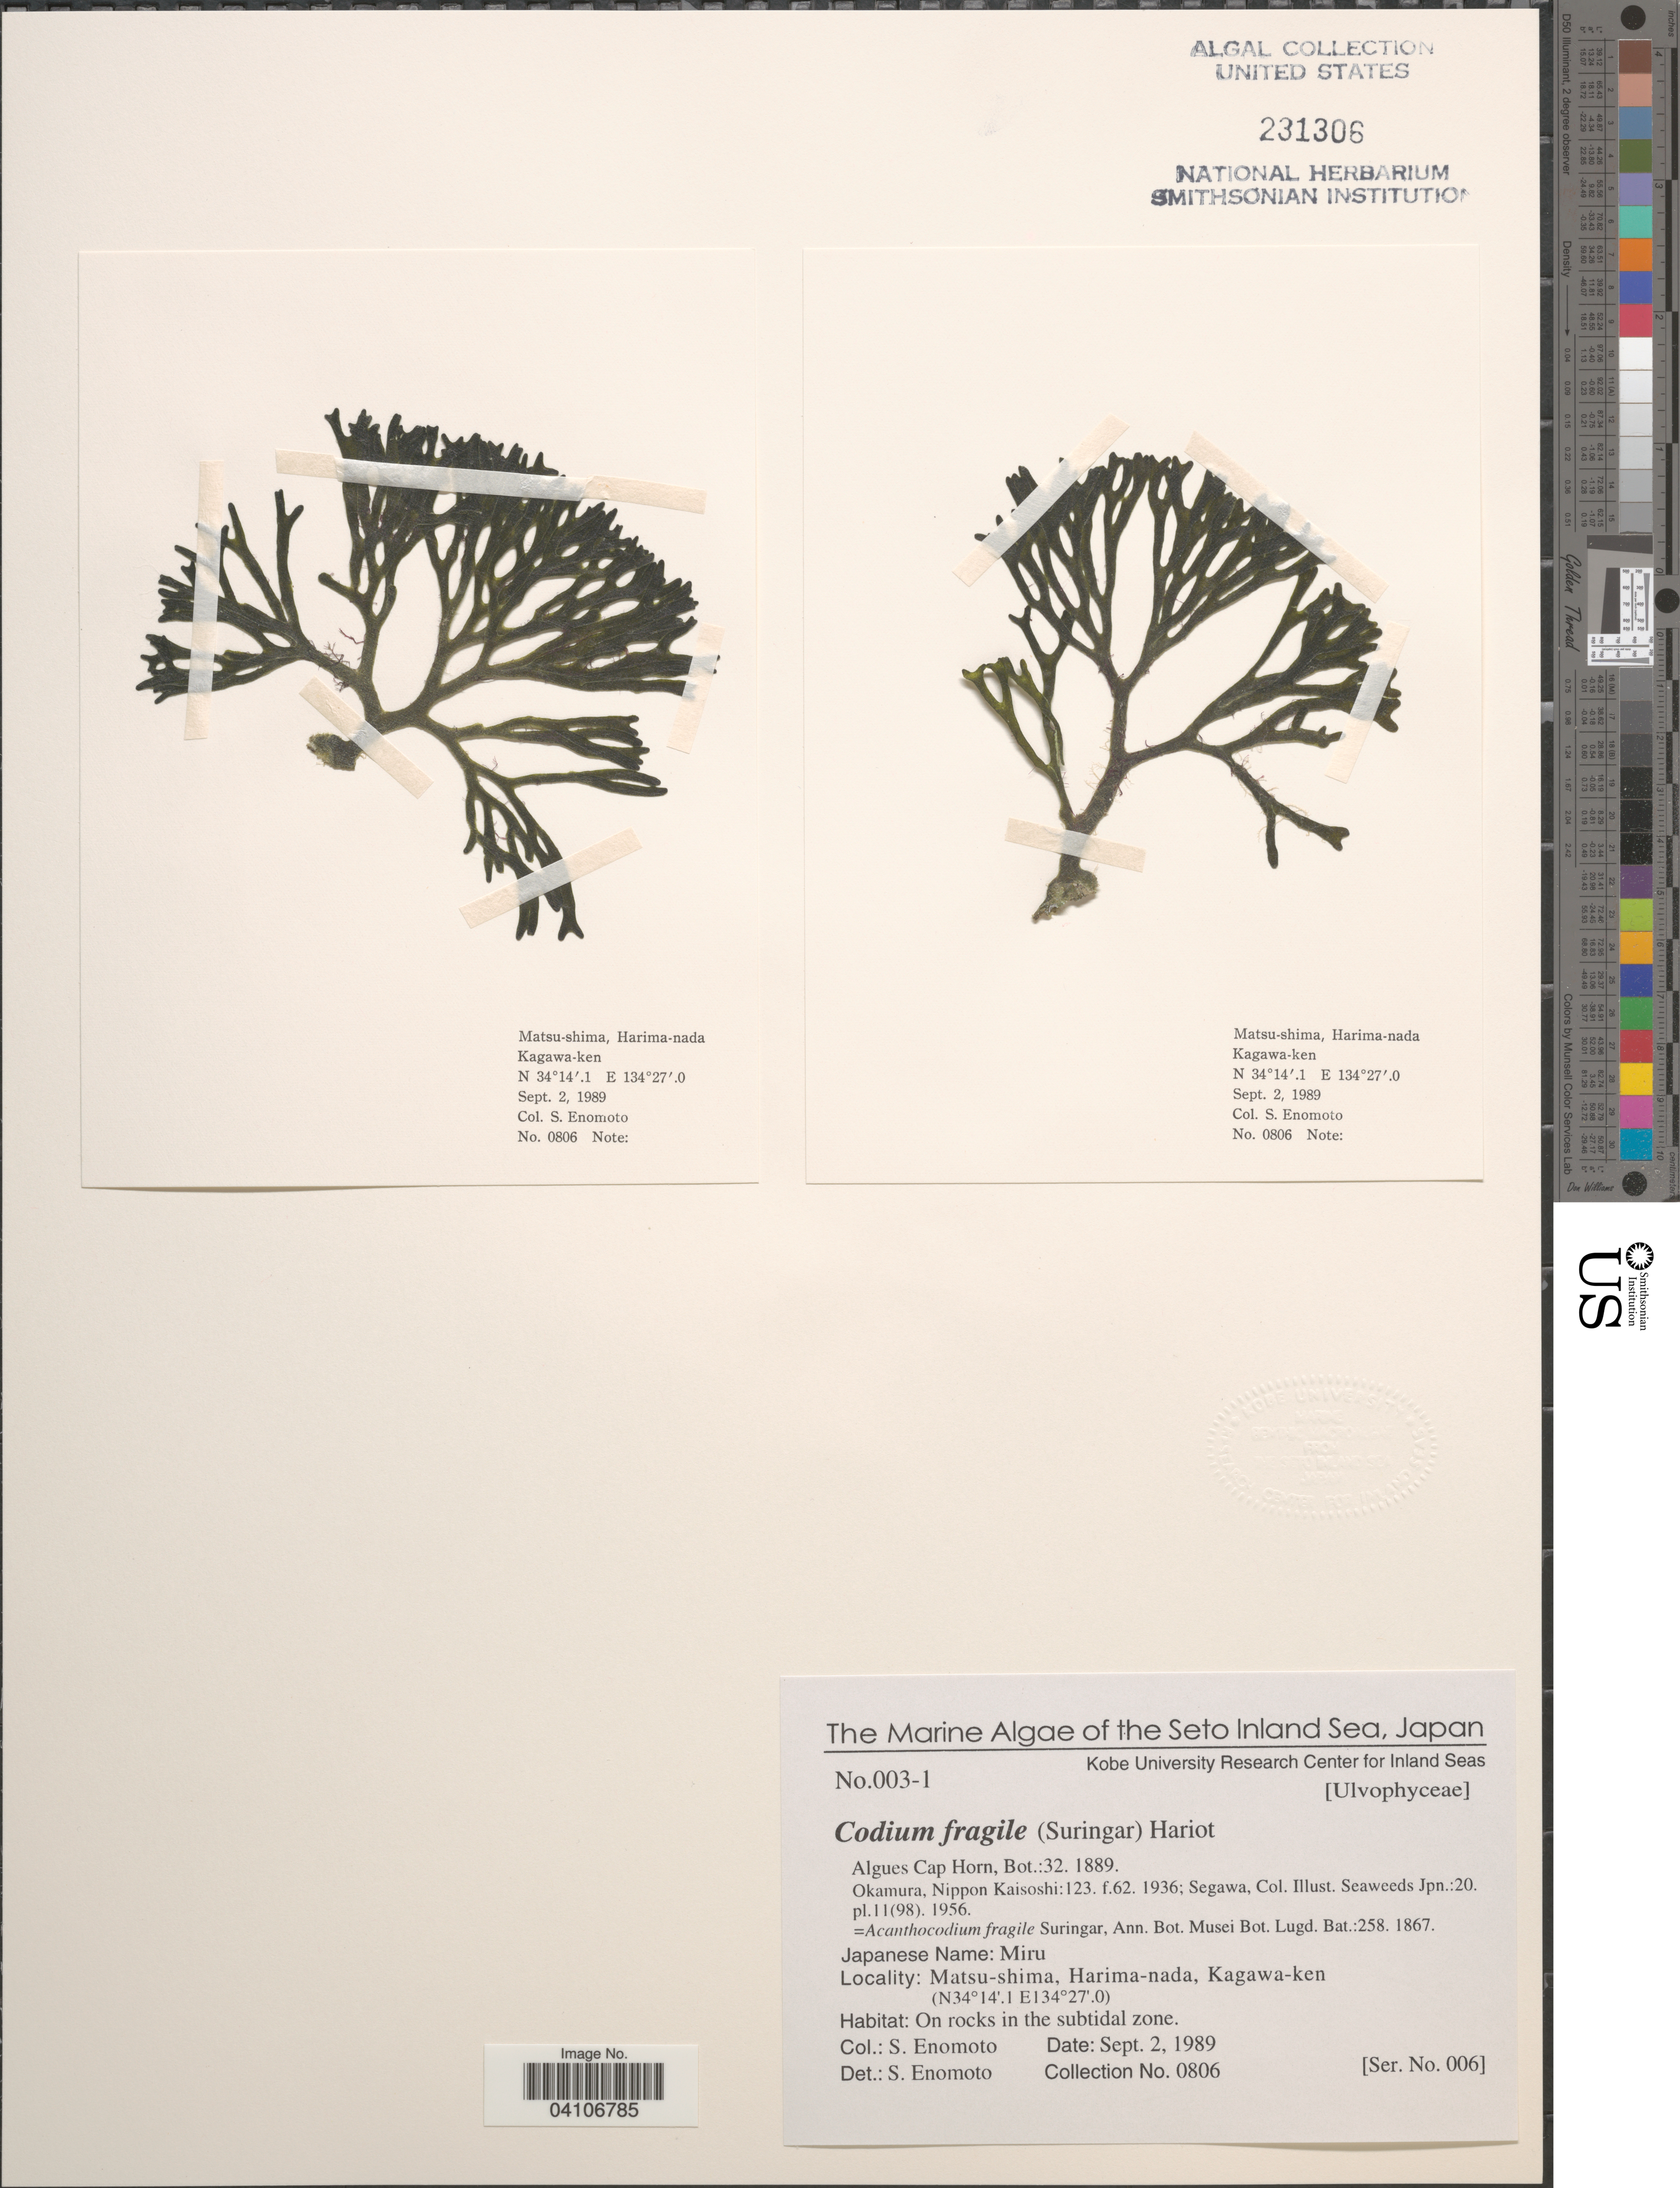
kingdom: Plantae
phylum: Chlorophyta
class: Ulvophyceae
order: Bryopsidales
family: Codiaceae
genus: Codium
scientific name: Codium fragile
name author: (Suringar) P. Hariot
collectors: S. Enomoto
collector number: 0806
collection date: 1989-09-02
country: Japan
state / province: Kagawa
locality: The Seto Inland Sea. Matsu-shima, Harima-nada, Kagawa-ken. On rocks in the subtidal zone.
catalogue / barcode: US 231306